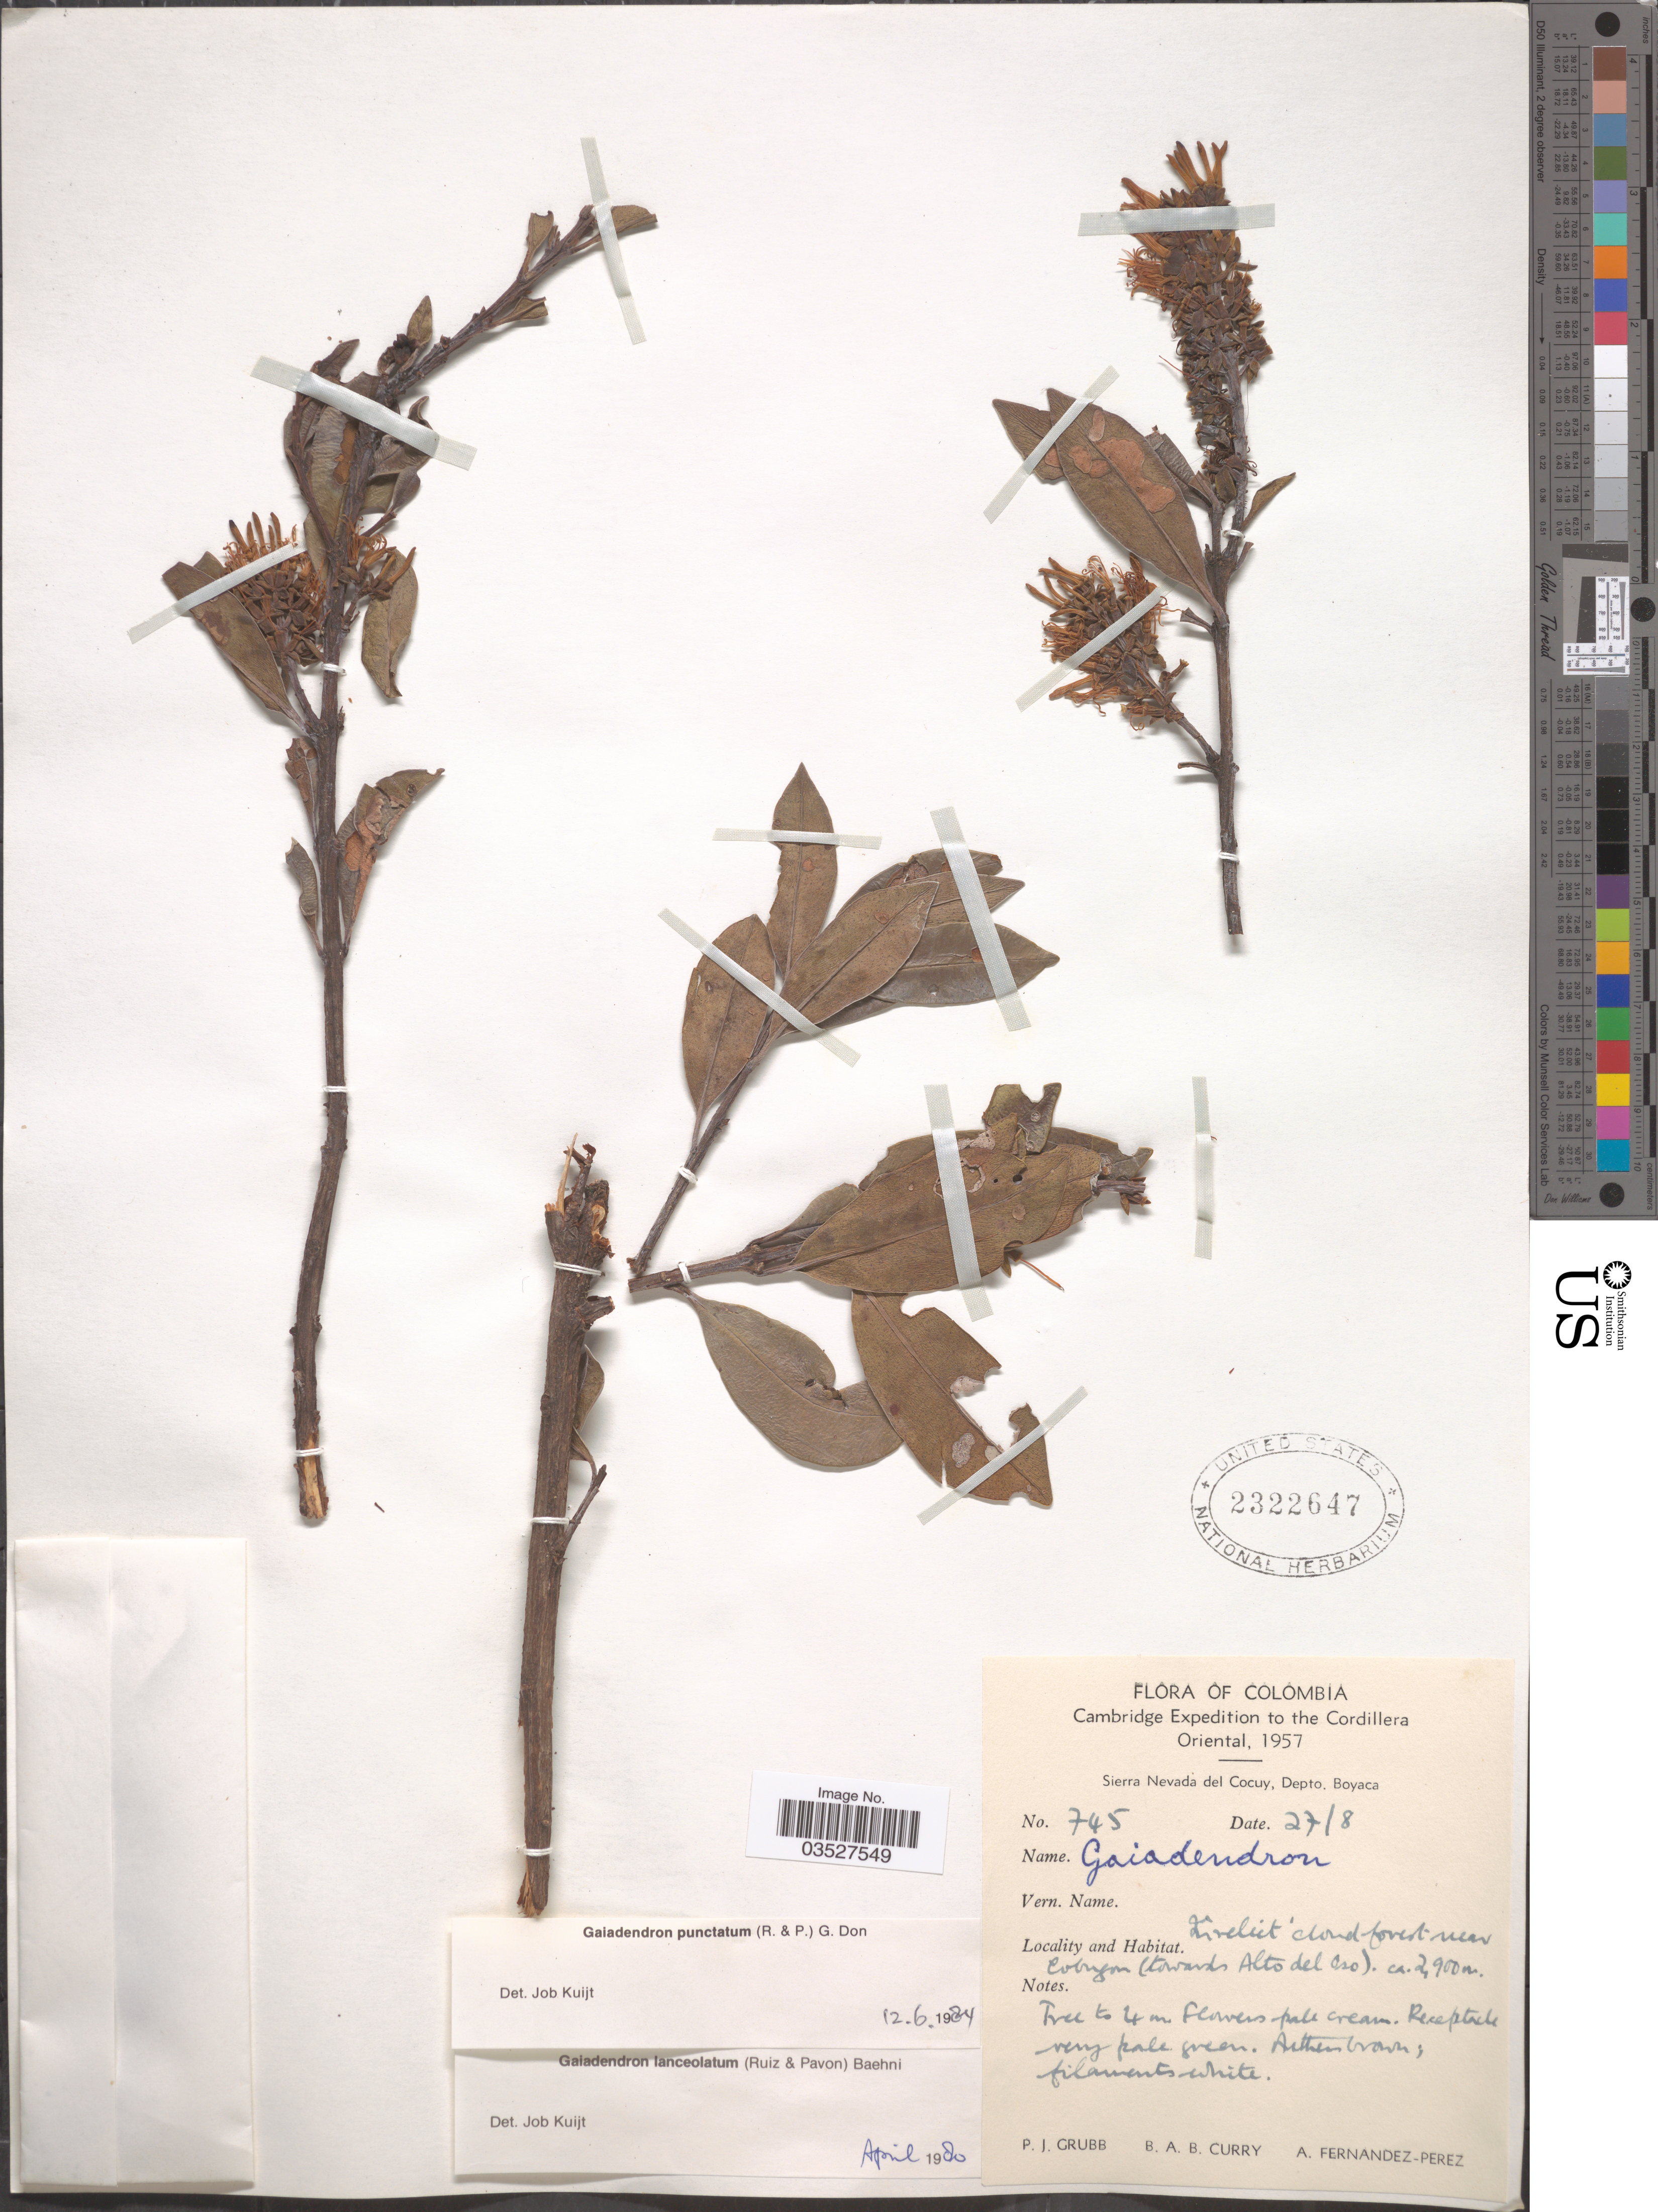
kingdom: Plantae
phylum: Tracheophyta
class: Magnoliopsida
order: Santalales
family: Loranthaceae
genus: Gaiadendron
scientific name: Gaiadendron punctatum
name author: (Ruiz & Pav.) G. Don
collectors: P. J. Grubb, B. A. B. Curry & A. Fernández-Pérez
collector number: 745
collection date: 1957-08-27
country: Colombia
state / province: Boyacá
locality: The Cordillera Oriental. Sierra Nevada del Cocuy, Depto. Boyaca. In relict cloud forest near Cobugon (towards Alto del Oso).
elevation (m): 2900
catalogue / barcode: US 2322647